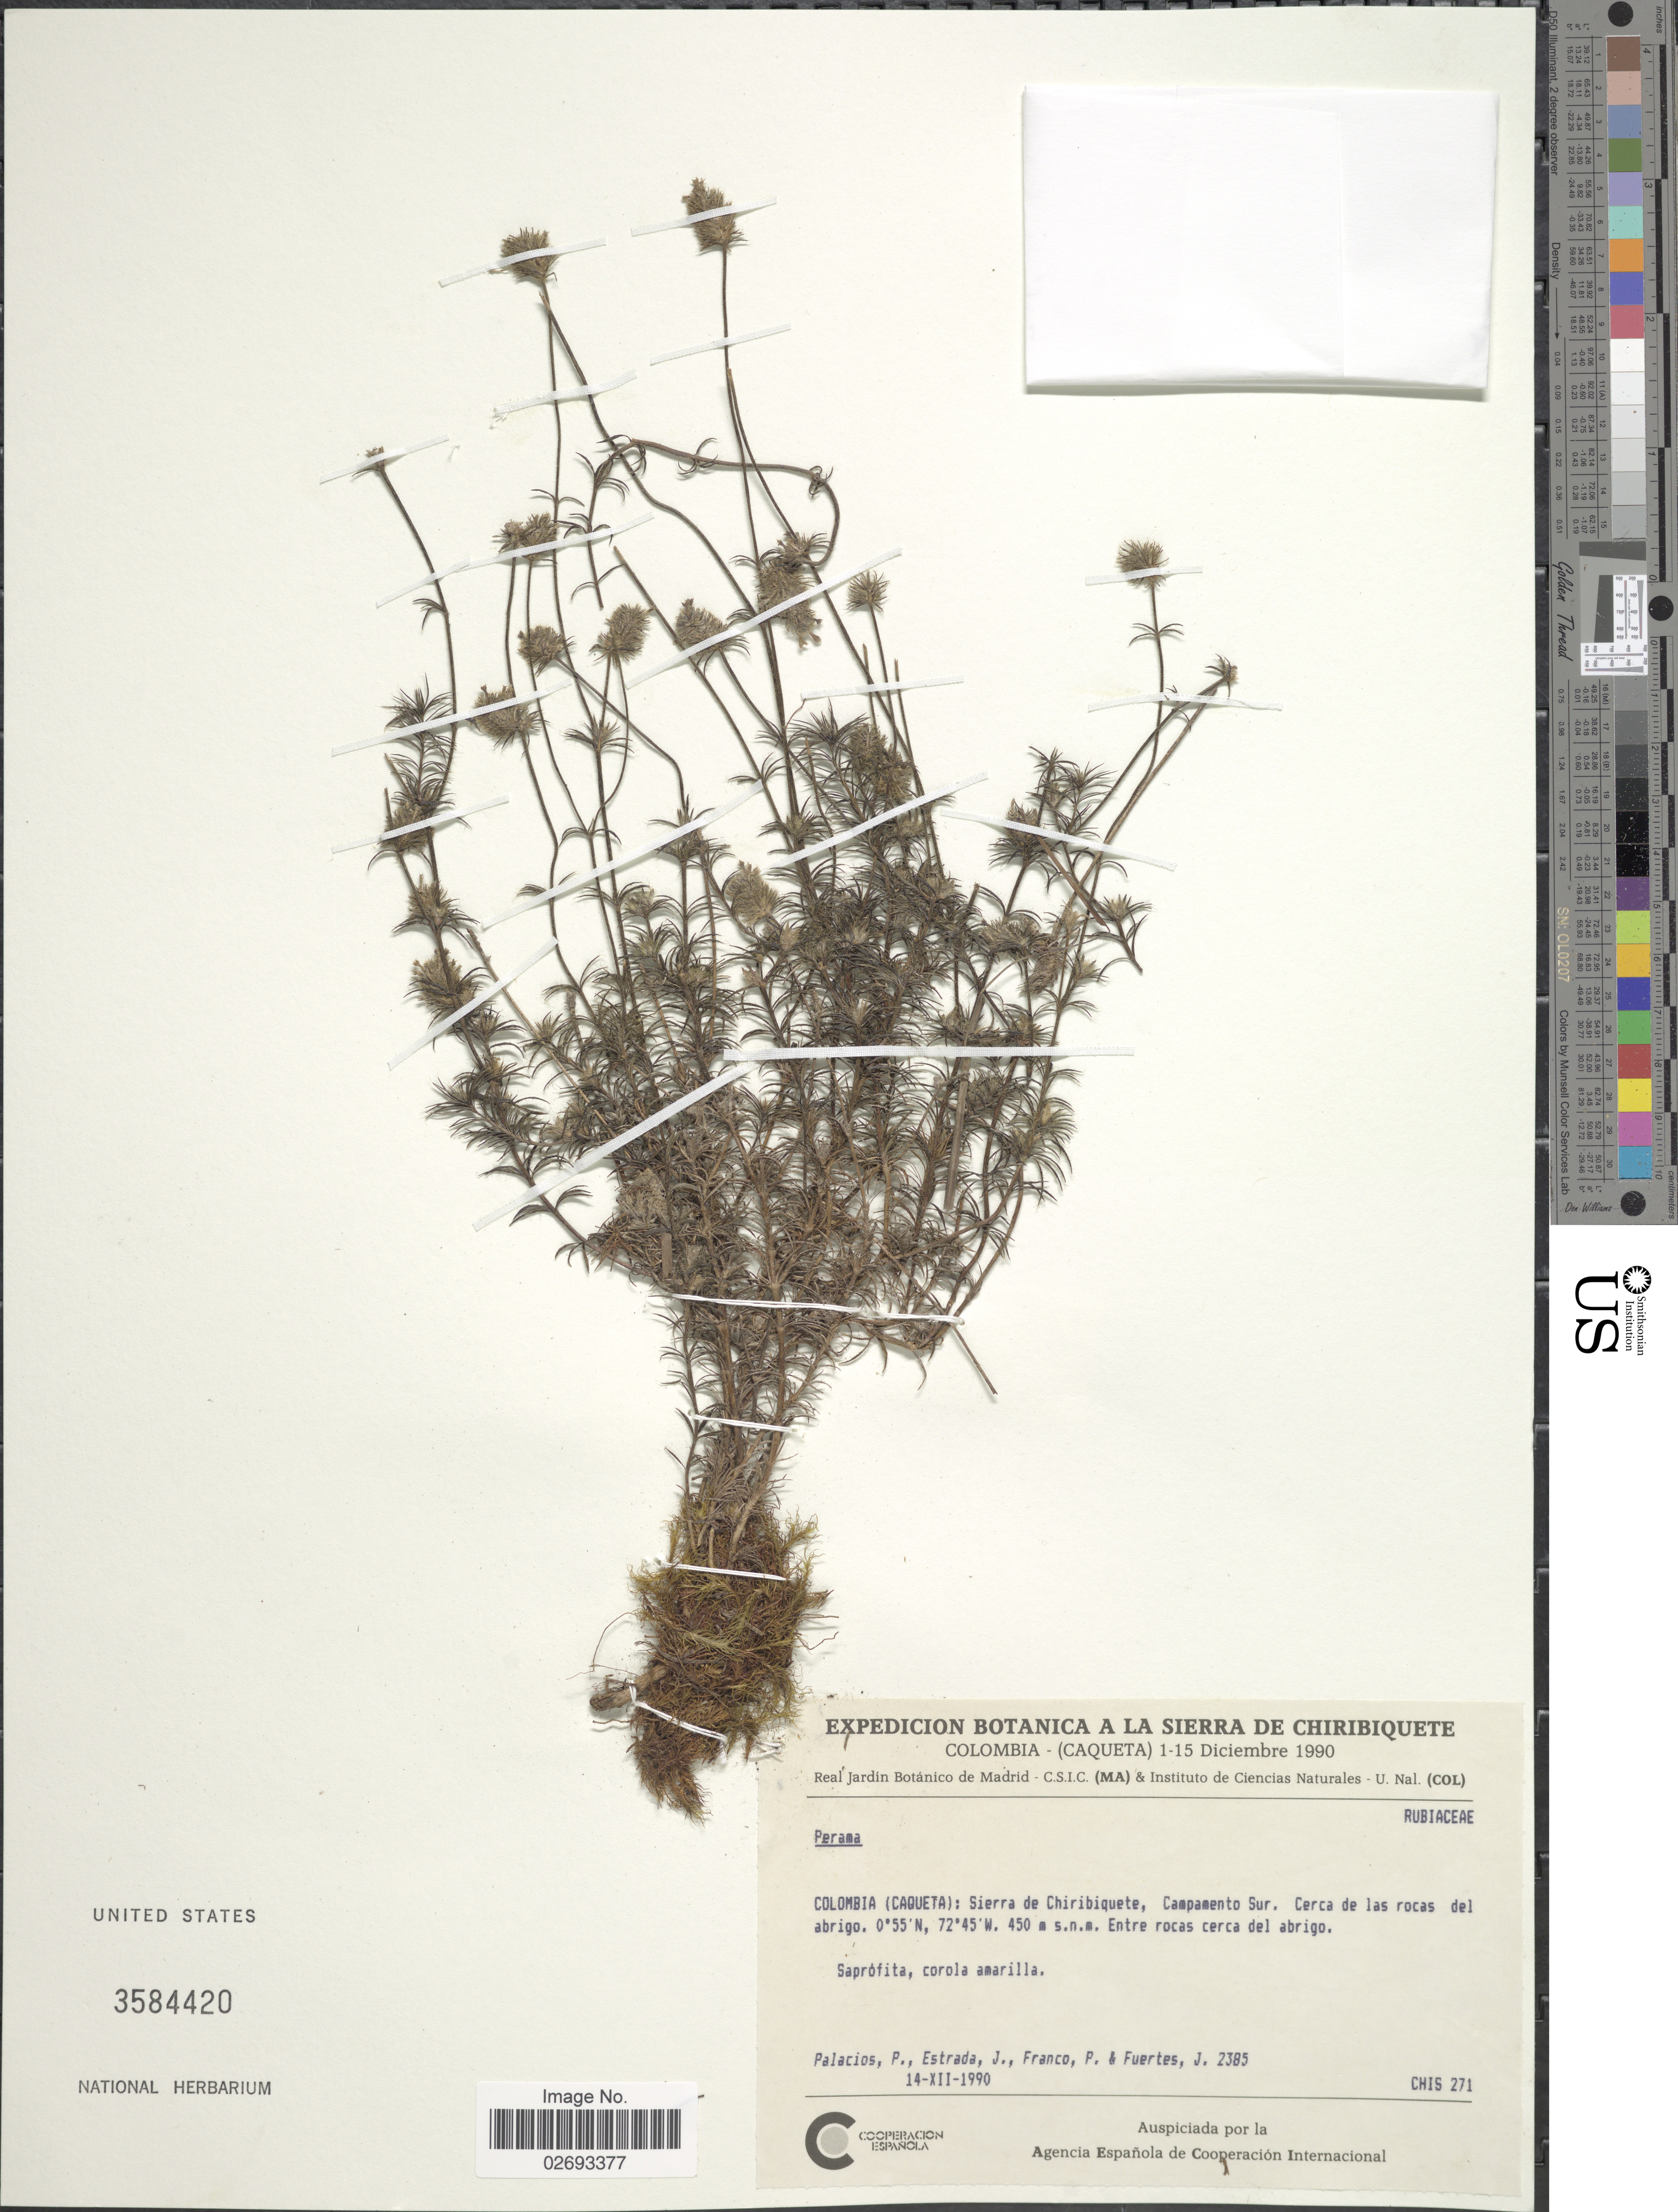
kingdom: Plantae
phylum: Tracheophyta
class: Magnoliopsida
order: Gentianales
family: Rubiaceae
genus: Perama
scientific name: Perama sp.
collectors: P. Palacios, J. Estrada, P. Franco & J. Fuertes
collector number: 2385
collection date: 1990-12-14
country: Colombia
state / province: Caquetá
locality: Sierra de Chiribiquete, Campamento Sur. Cerca de las rocas del abrigo. Entre rocas cerca del abrigo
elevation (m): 450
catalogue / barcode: US 3584420